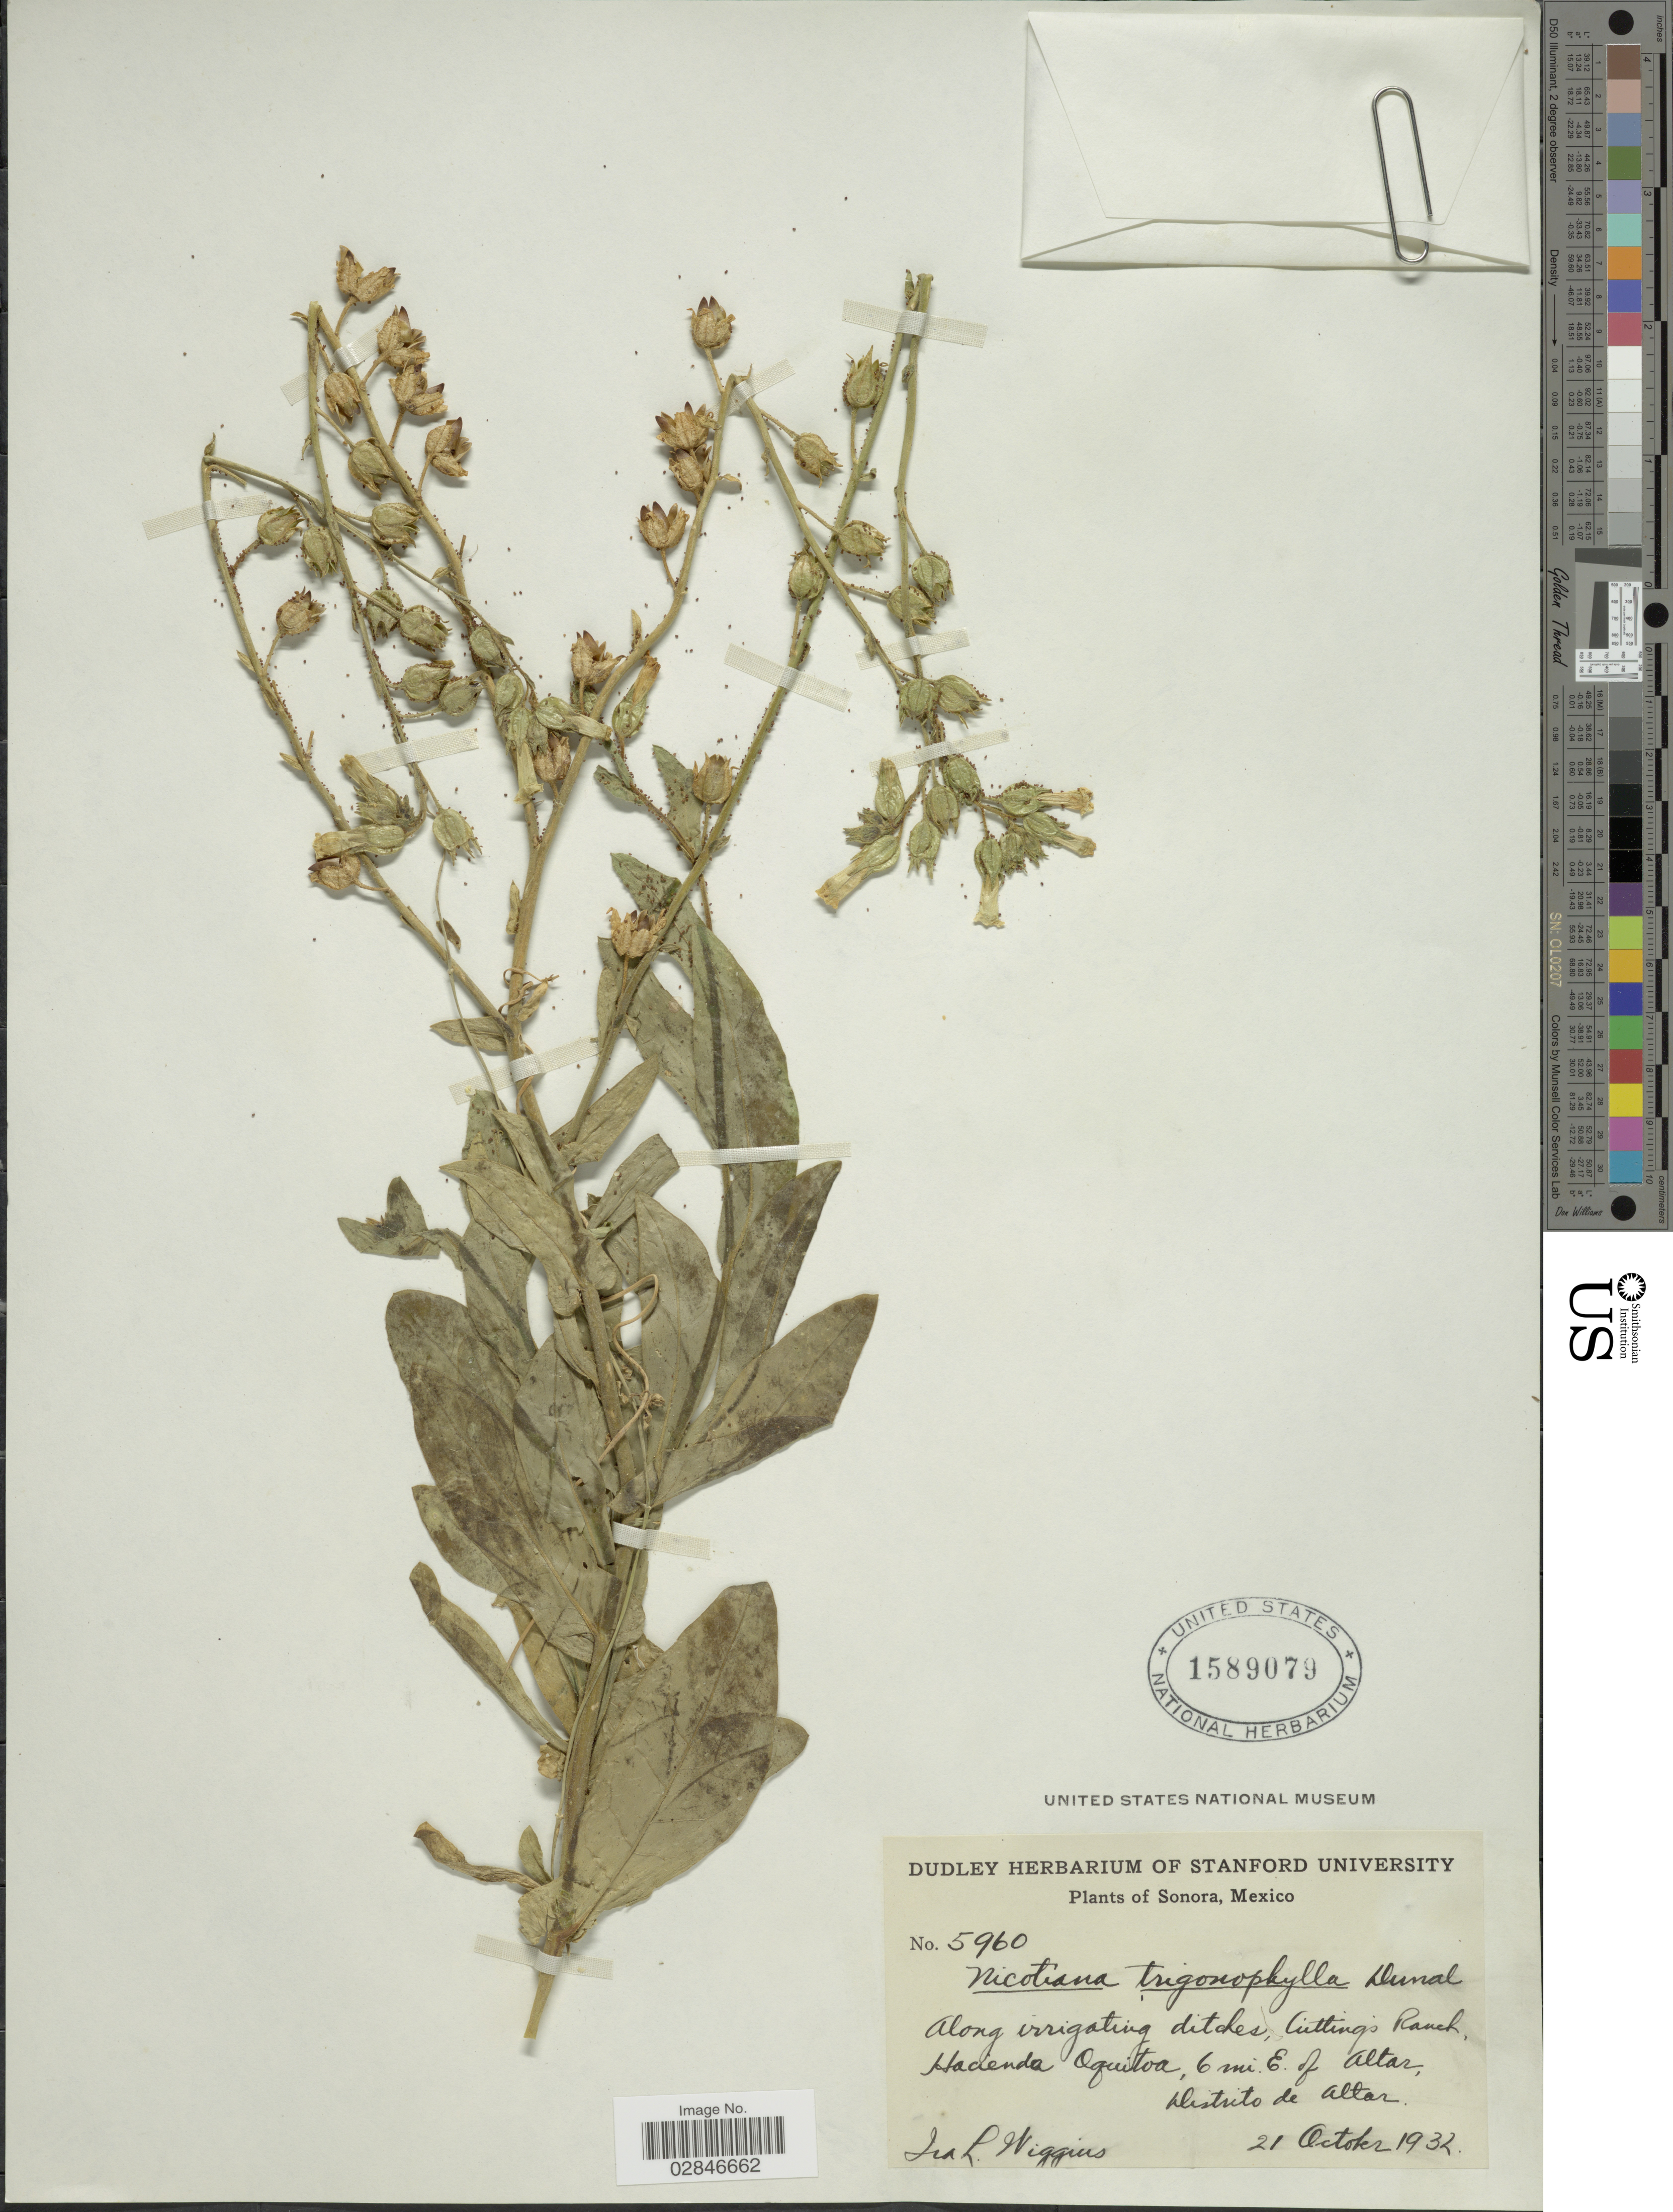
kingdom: Plantae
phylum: Tracheophyta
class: Magnoliopsida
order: Solanales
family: Solanaceae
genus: Nicotiana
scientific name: Nicotiana trigonophylla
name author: Dunal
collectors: I. L. Wiggins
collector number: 5960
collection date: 1932-10-21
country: Mexico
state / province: Sonora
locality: Along irrigating ditches, cuttings Ranch, Hacienda Oguitoa, 6 mi E. of Altar, Distrito de Altar.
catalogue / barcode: US 1589079